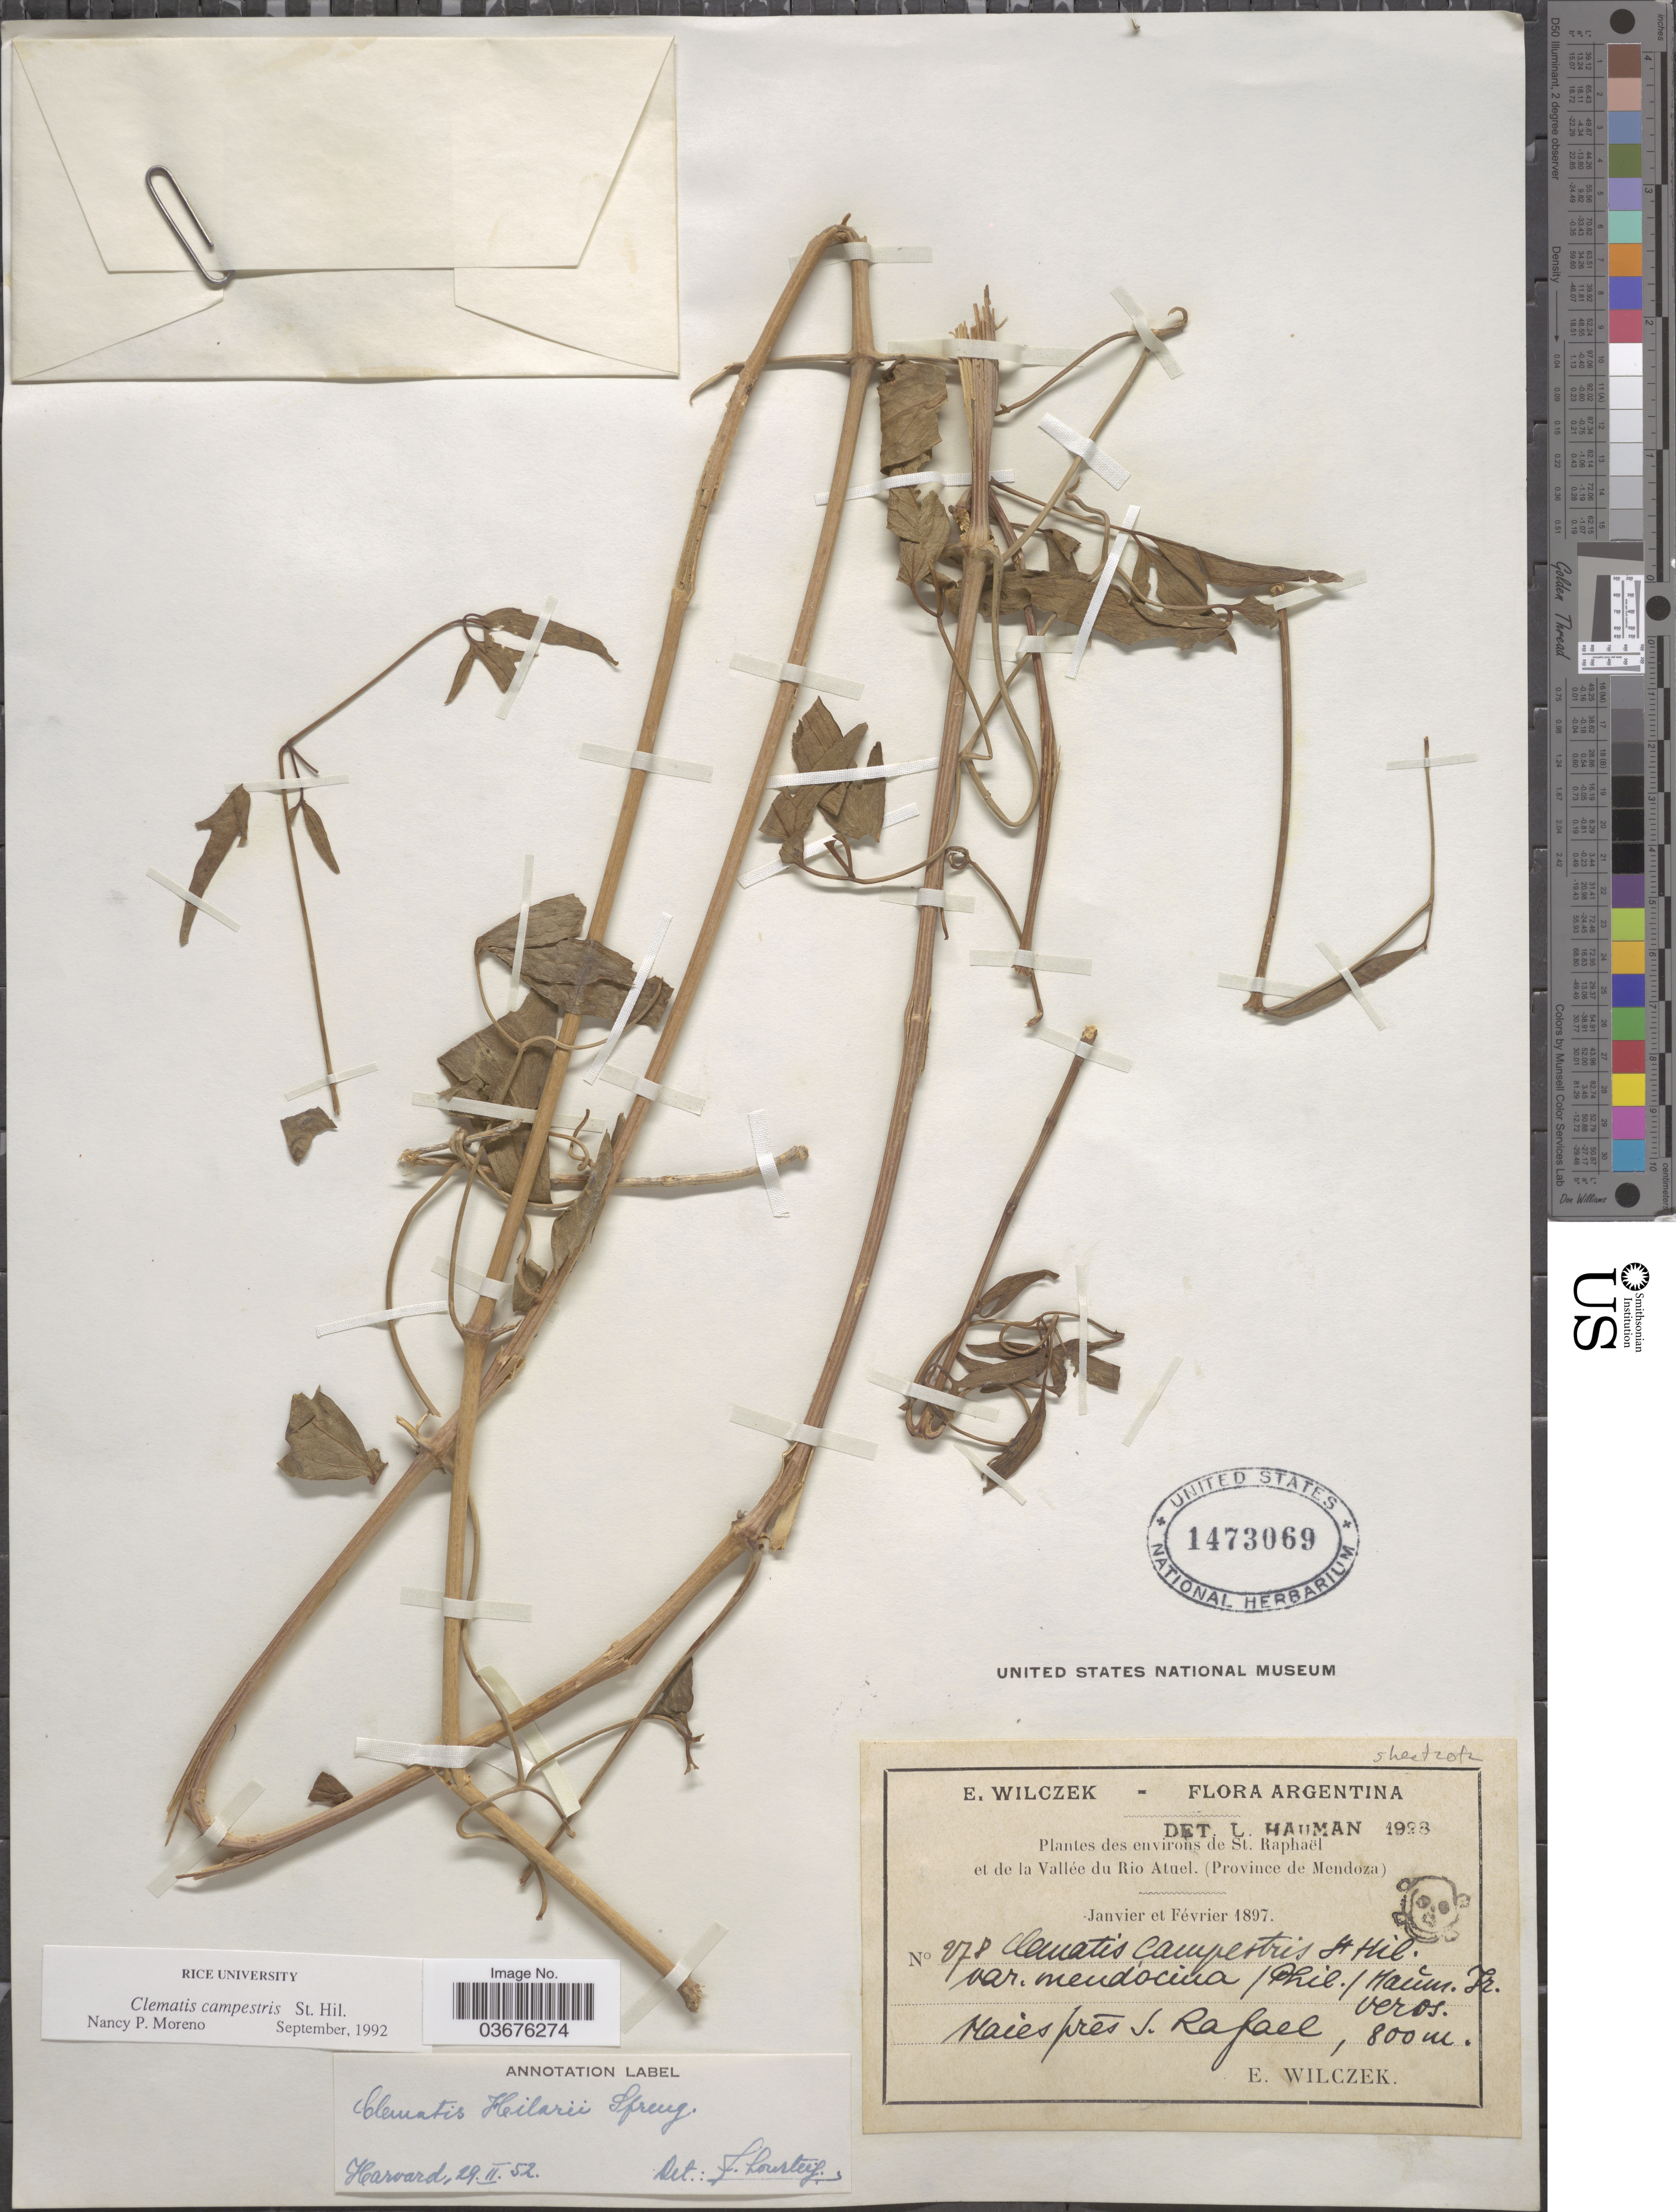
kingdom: Plantae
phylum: Tracheophyta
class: Magnoliopsida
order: Ranunculales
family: Ranunculaceae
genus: Clematis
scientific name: Clematis campestris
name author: A. St.-Hil.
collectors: E. Wilczek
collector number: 278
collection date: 1897-01/1897-02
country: Argentina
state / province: Mendoza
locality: Environs de St. Raphaël et de la Vallée du Rio Atuel. Haies prés S. Rafael.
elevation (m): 800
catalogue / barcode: US 1473069